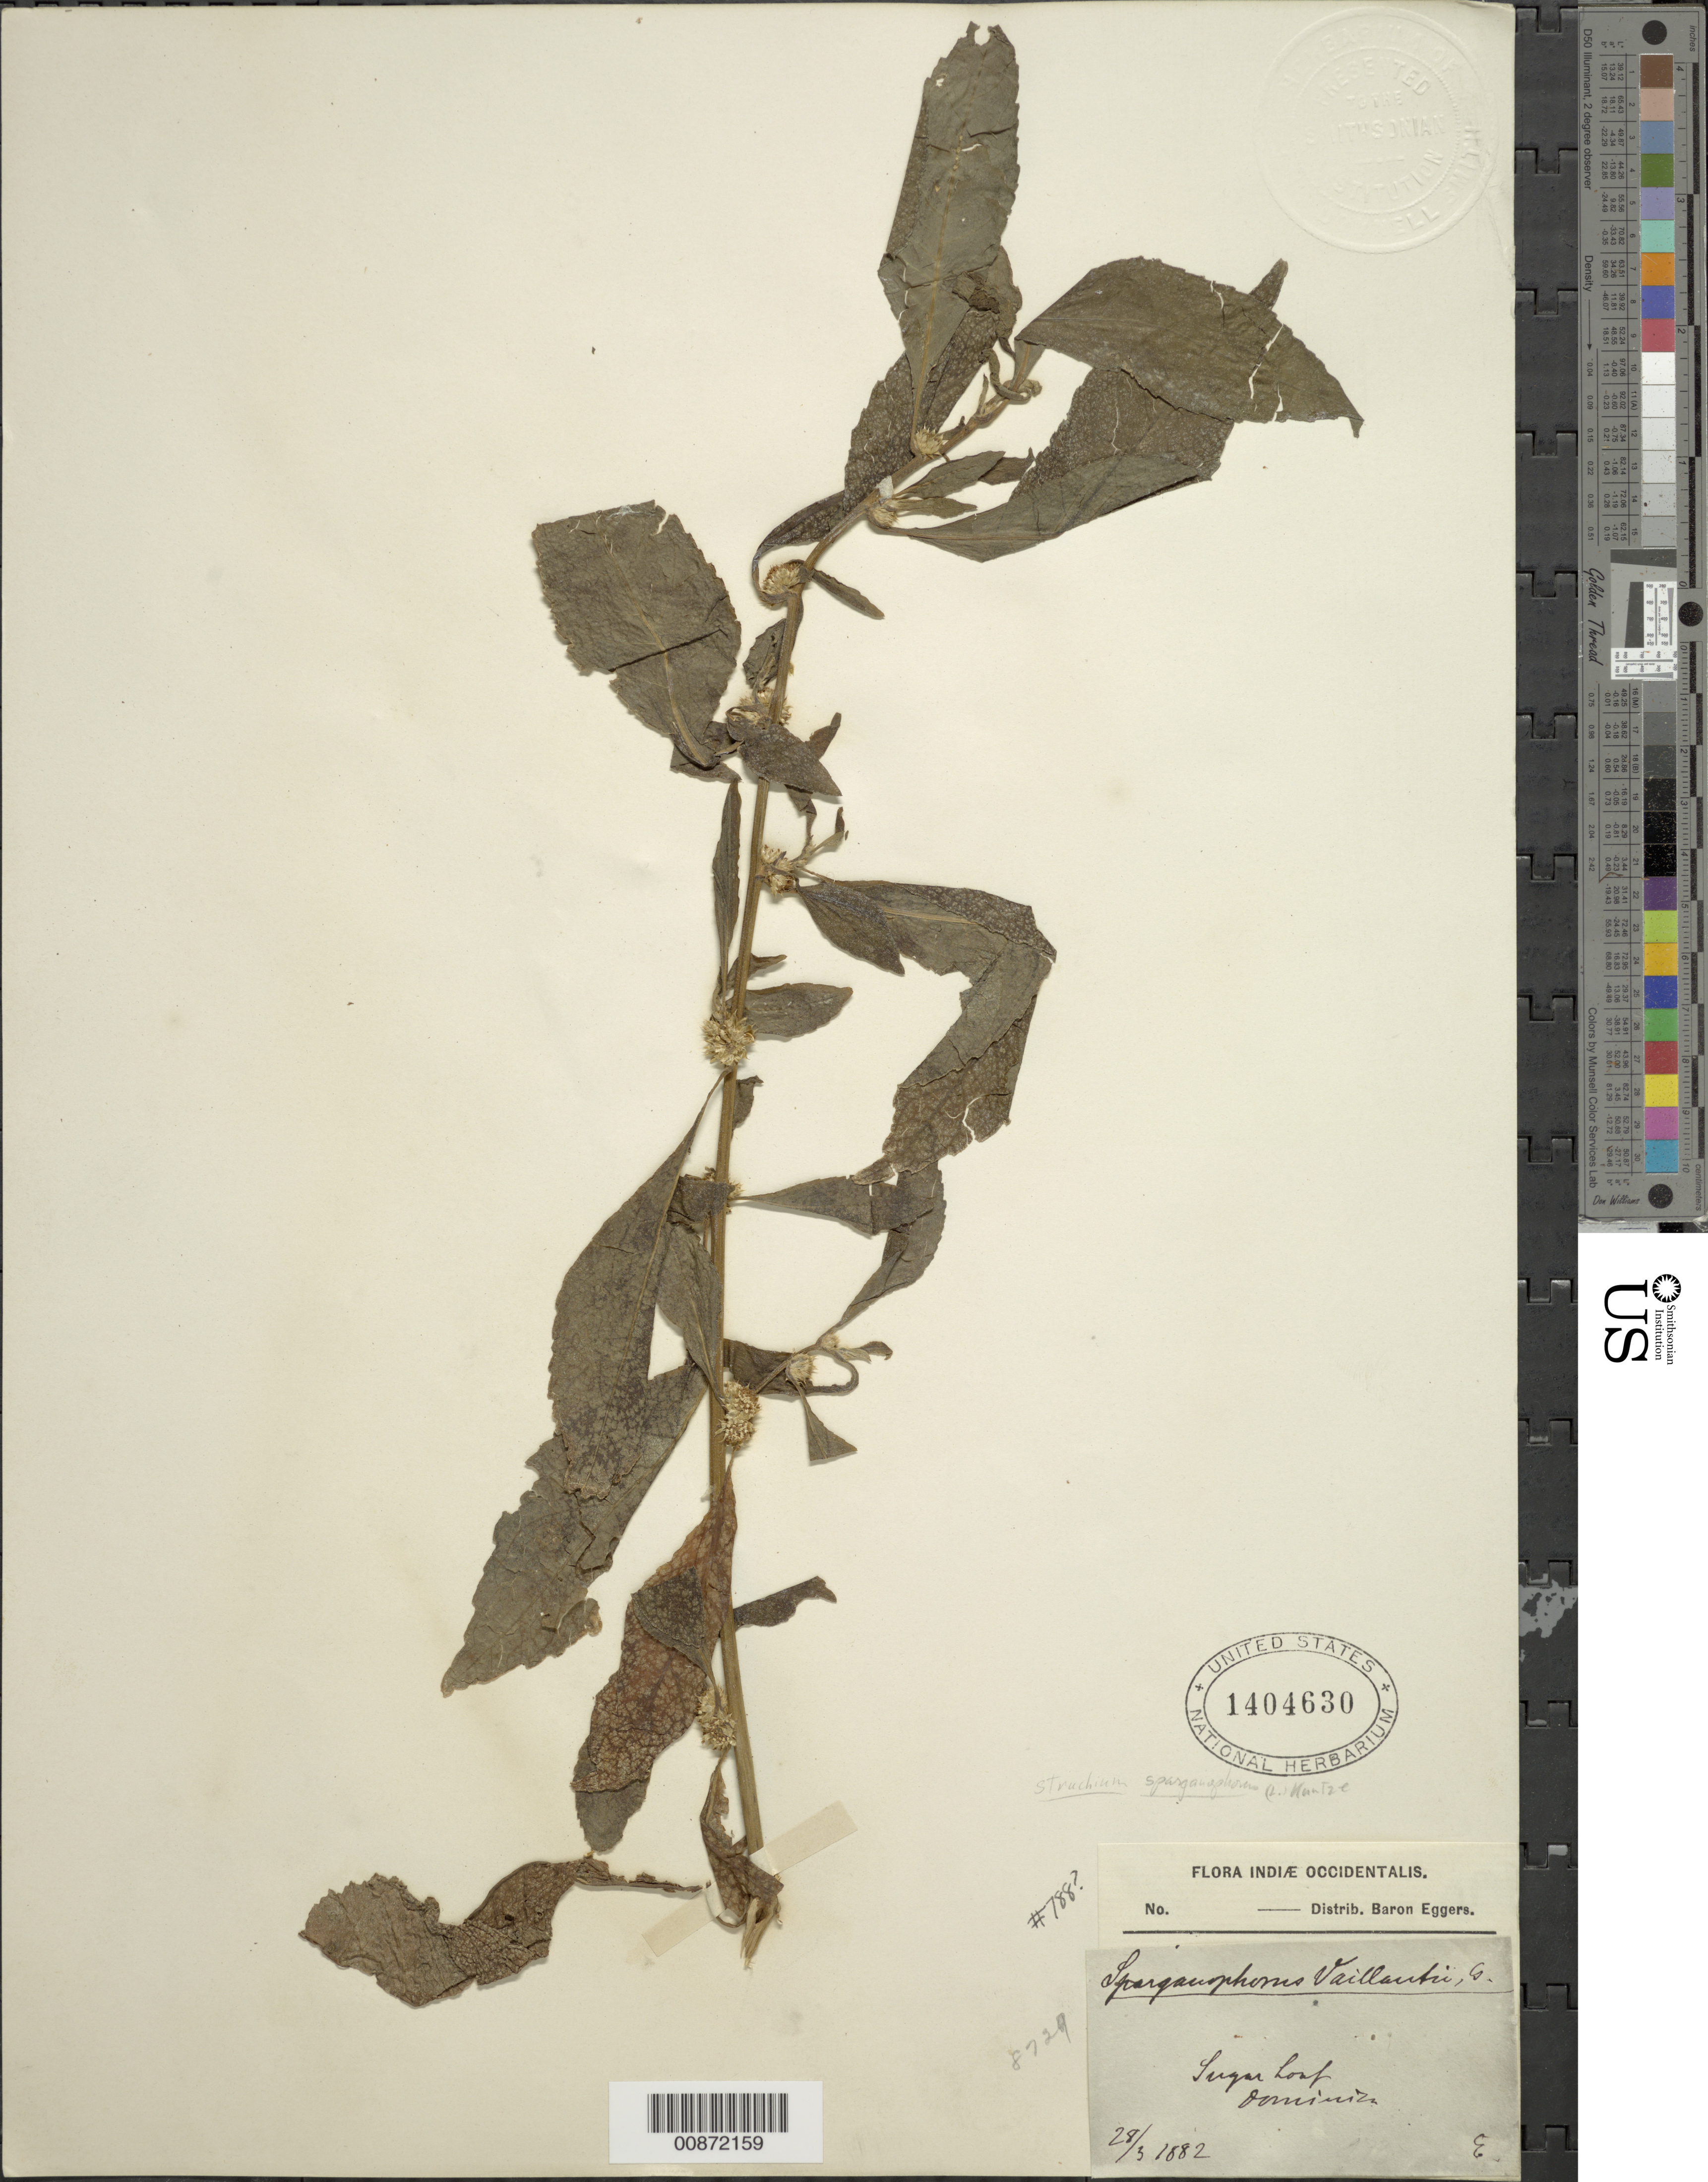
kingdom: Plantae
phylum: Tracheophyta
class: Magnoliopsida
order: Asterales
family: Asteraceae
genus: Struchium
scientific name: Struchium sparganophorum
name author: (L.) Kuntze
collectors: H. F. A. von Eggers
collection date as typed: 28 Mar 1882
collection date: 1882-03-28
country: Dominica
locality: Sugar Loaf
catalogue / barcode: US 1404630